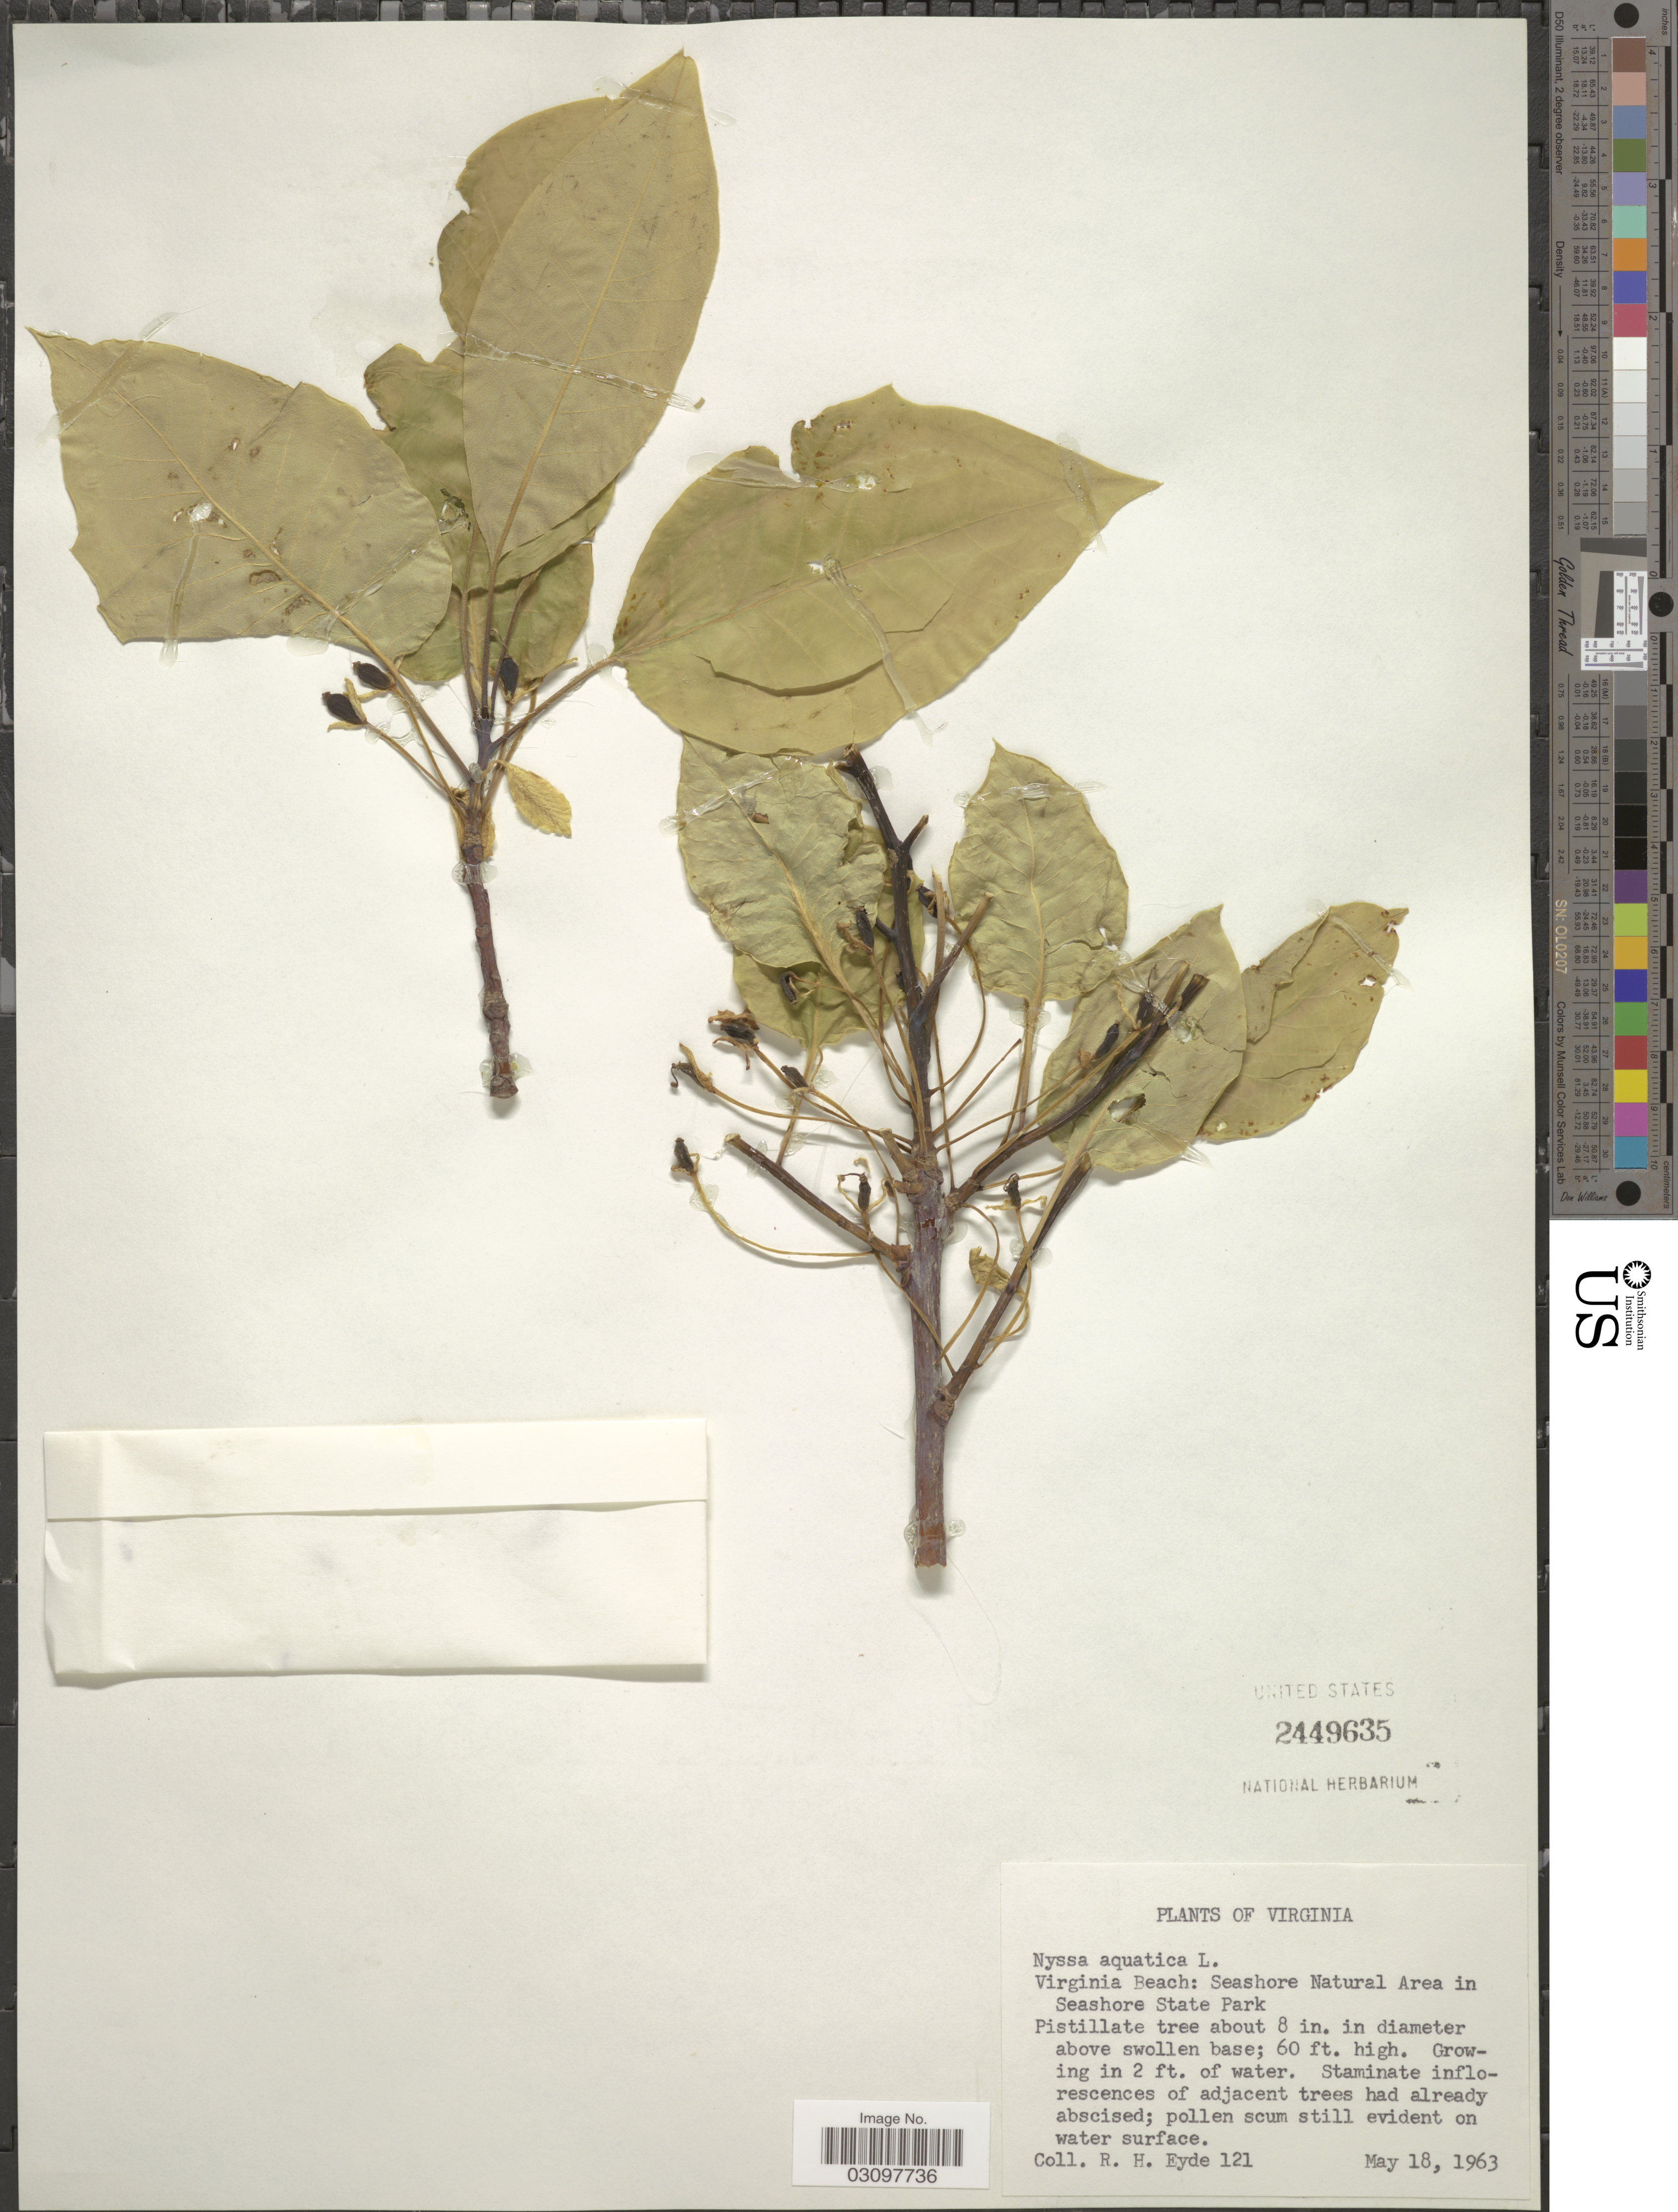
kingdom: Plantae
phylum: Tracheophyta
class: Magnoliopsida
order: Cornales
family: Nyssaceae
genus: Nyssa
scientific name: Nyssa aquatica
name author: L.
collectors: R. H. Eyde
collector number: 121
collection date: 1963-05-18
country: United States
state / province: Virginia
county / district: City of Virginia Beach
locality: Virginia Beach: Seashore Natural Area in Seashore State Park.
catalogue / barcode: US 2449635